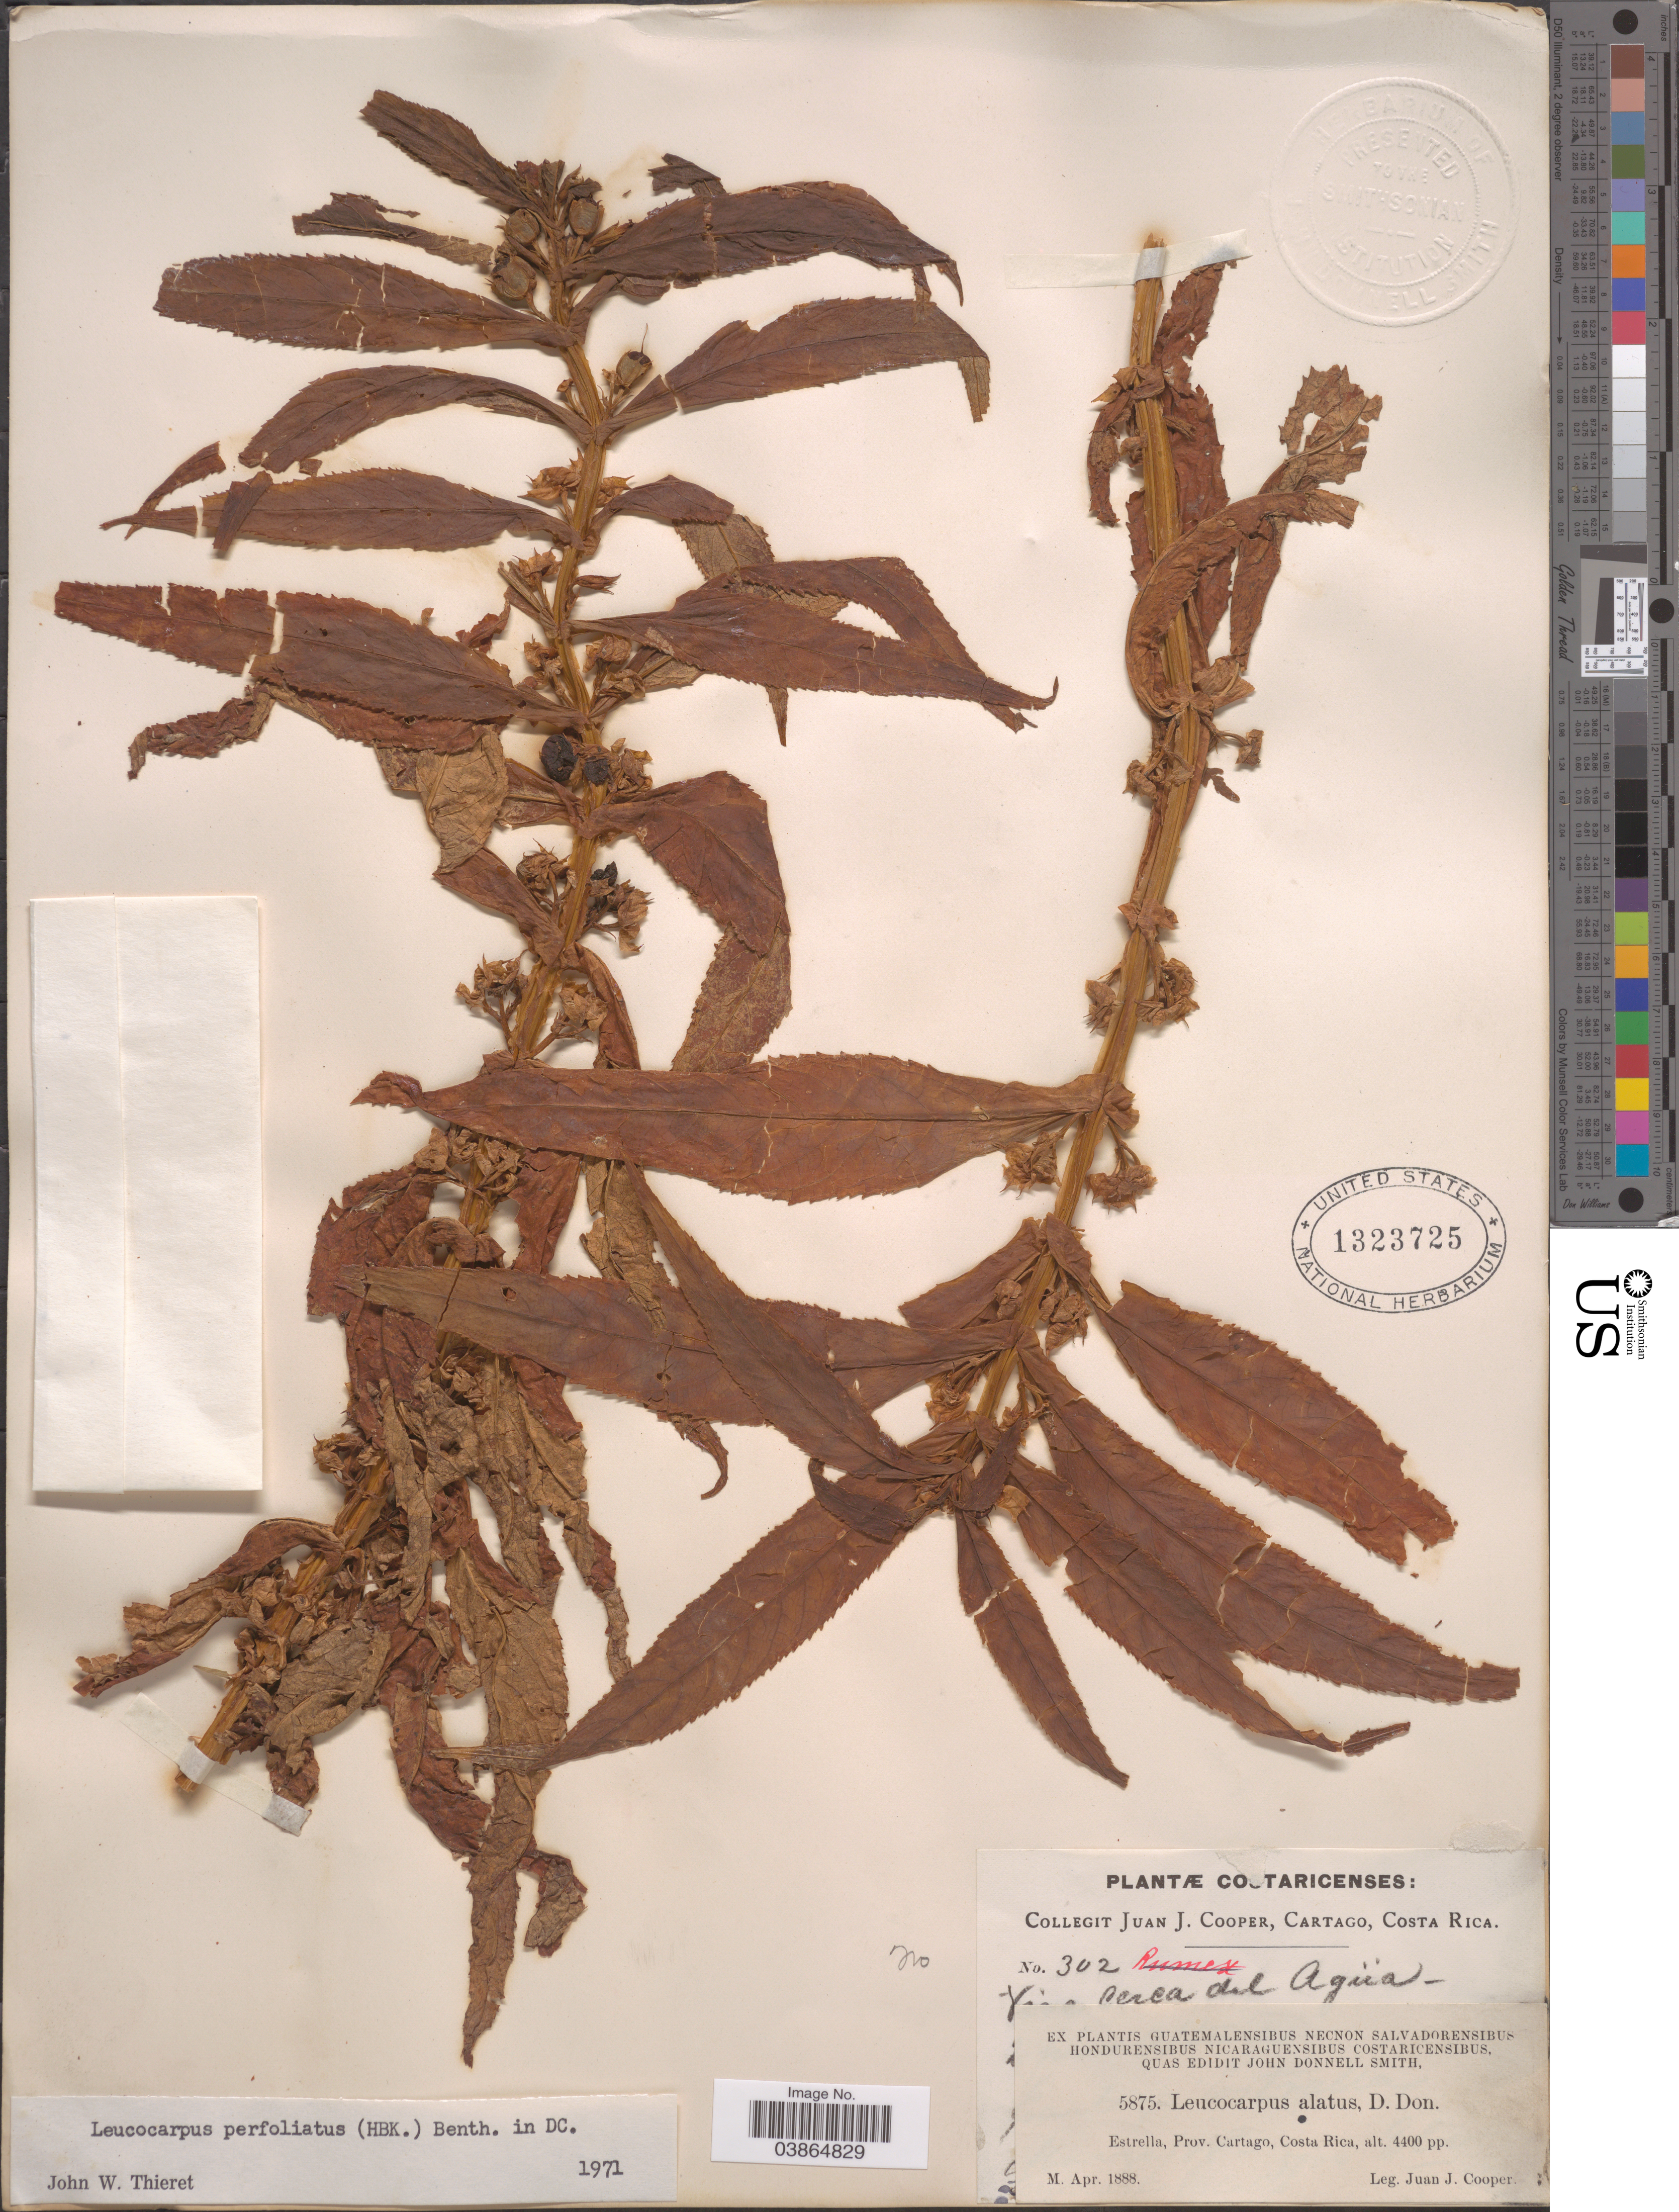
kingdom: Plantae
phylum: Tracheophyta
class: Magnoliopsida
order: Lamiales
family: Phrymaceae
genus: Leucocarpus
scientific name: Leucocarpus alatus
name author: D. Don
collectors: J. J. Cooper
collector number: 302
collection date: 1888-04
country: Costa Rica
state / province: Cartago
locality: Estrella.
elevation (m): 1341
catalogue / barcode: US 1323725